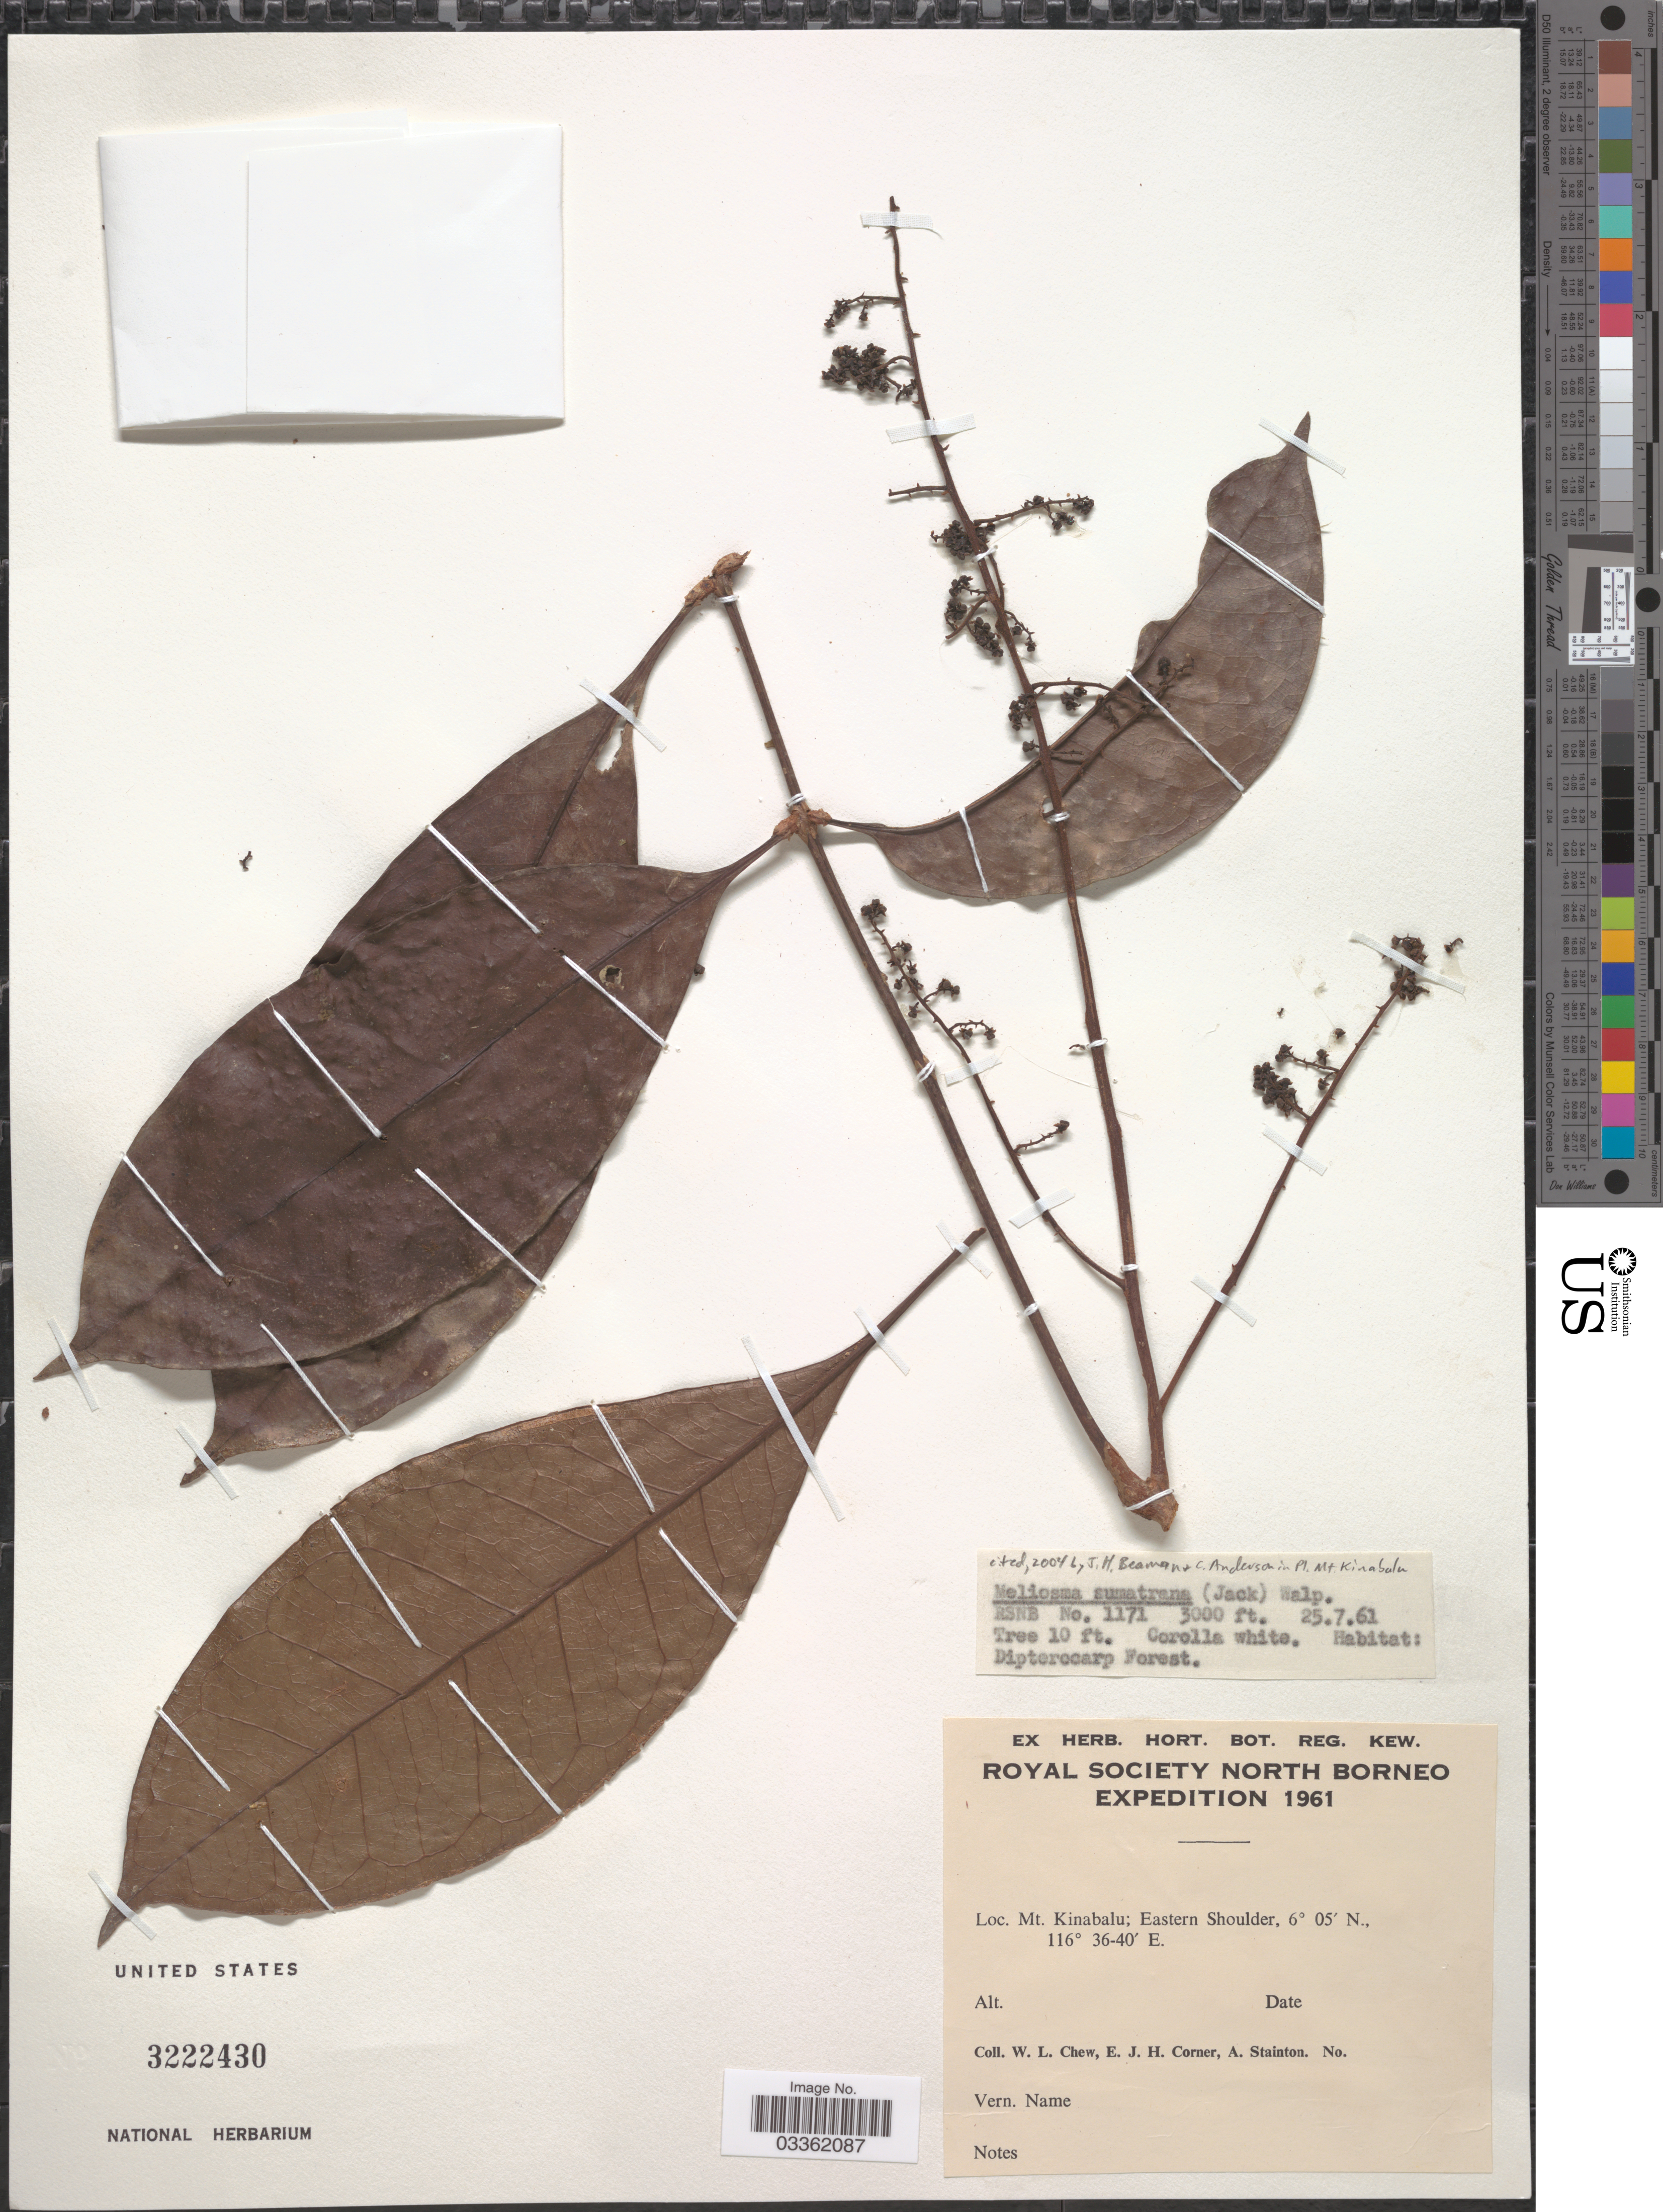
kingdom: Plantae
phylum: Tracheophyta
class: Magnoliopsida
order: Proteales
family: Sabiaceae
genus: Meliosma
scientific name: Meliosma sumatrana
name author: (Jack) Walp.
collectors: W. Chew, E. Corner & A. Stainton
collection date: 1961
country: Malaysia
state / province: Sabah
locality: Mt. Kinabalu; Eastern Shoulder.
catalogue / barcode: US 3222430